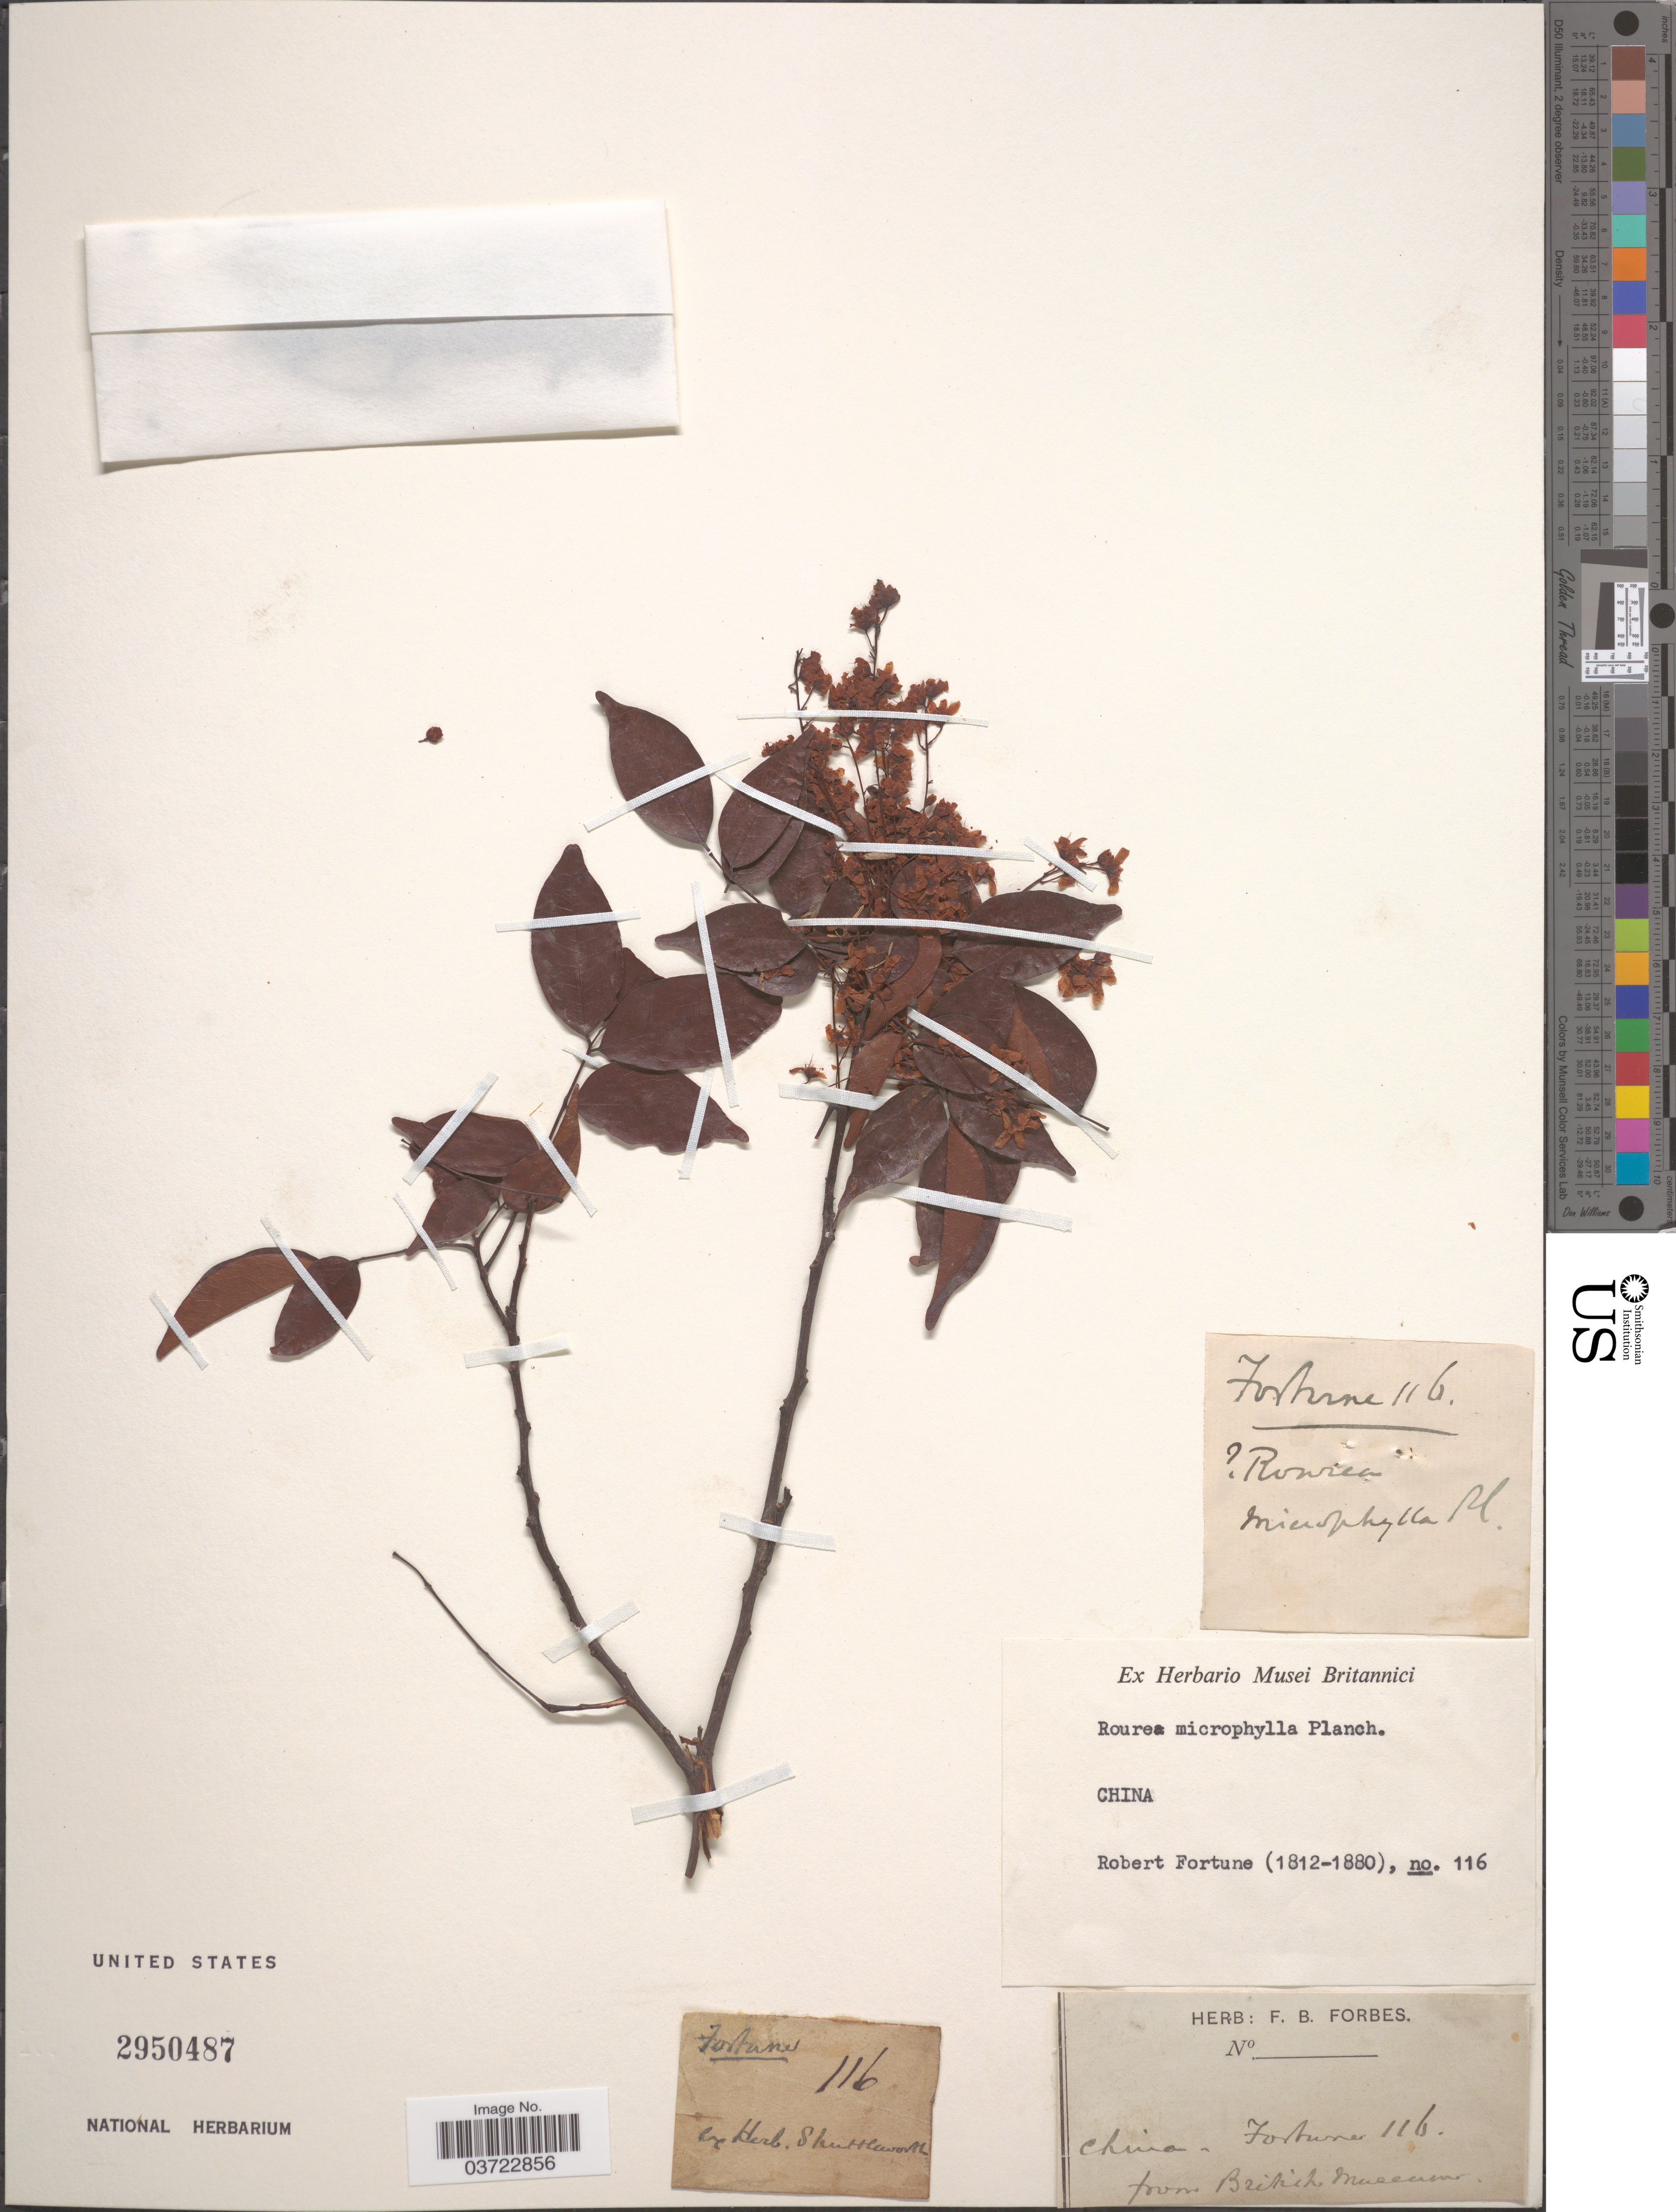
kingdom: Plantae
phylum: Tracheophyta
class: Magnoliopsida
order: Oxalidales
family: Connaraceae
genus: Rourea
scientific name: Rourea microphylla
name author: (Hook. & Arn.) Planch.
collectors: R. Fortune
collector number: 116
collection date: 1812/1880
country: China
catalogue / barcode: US 2950487